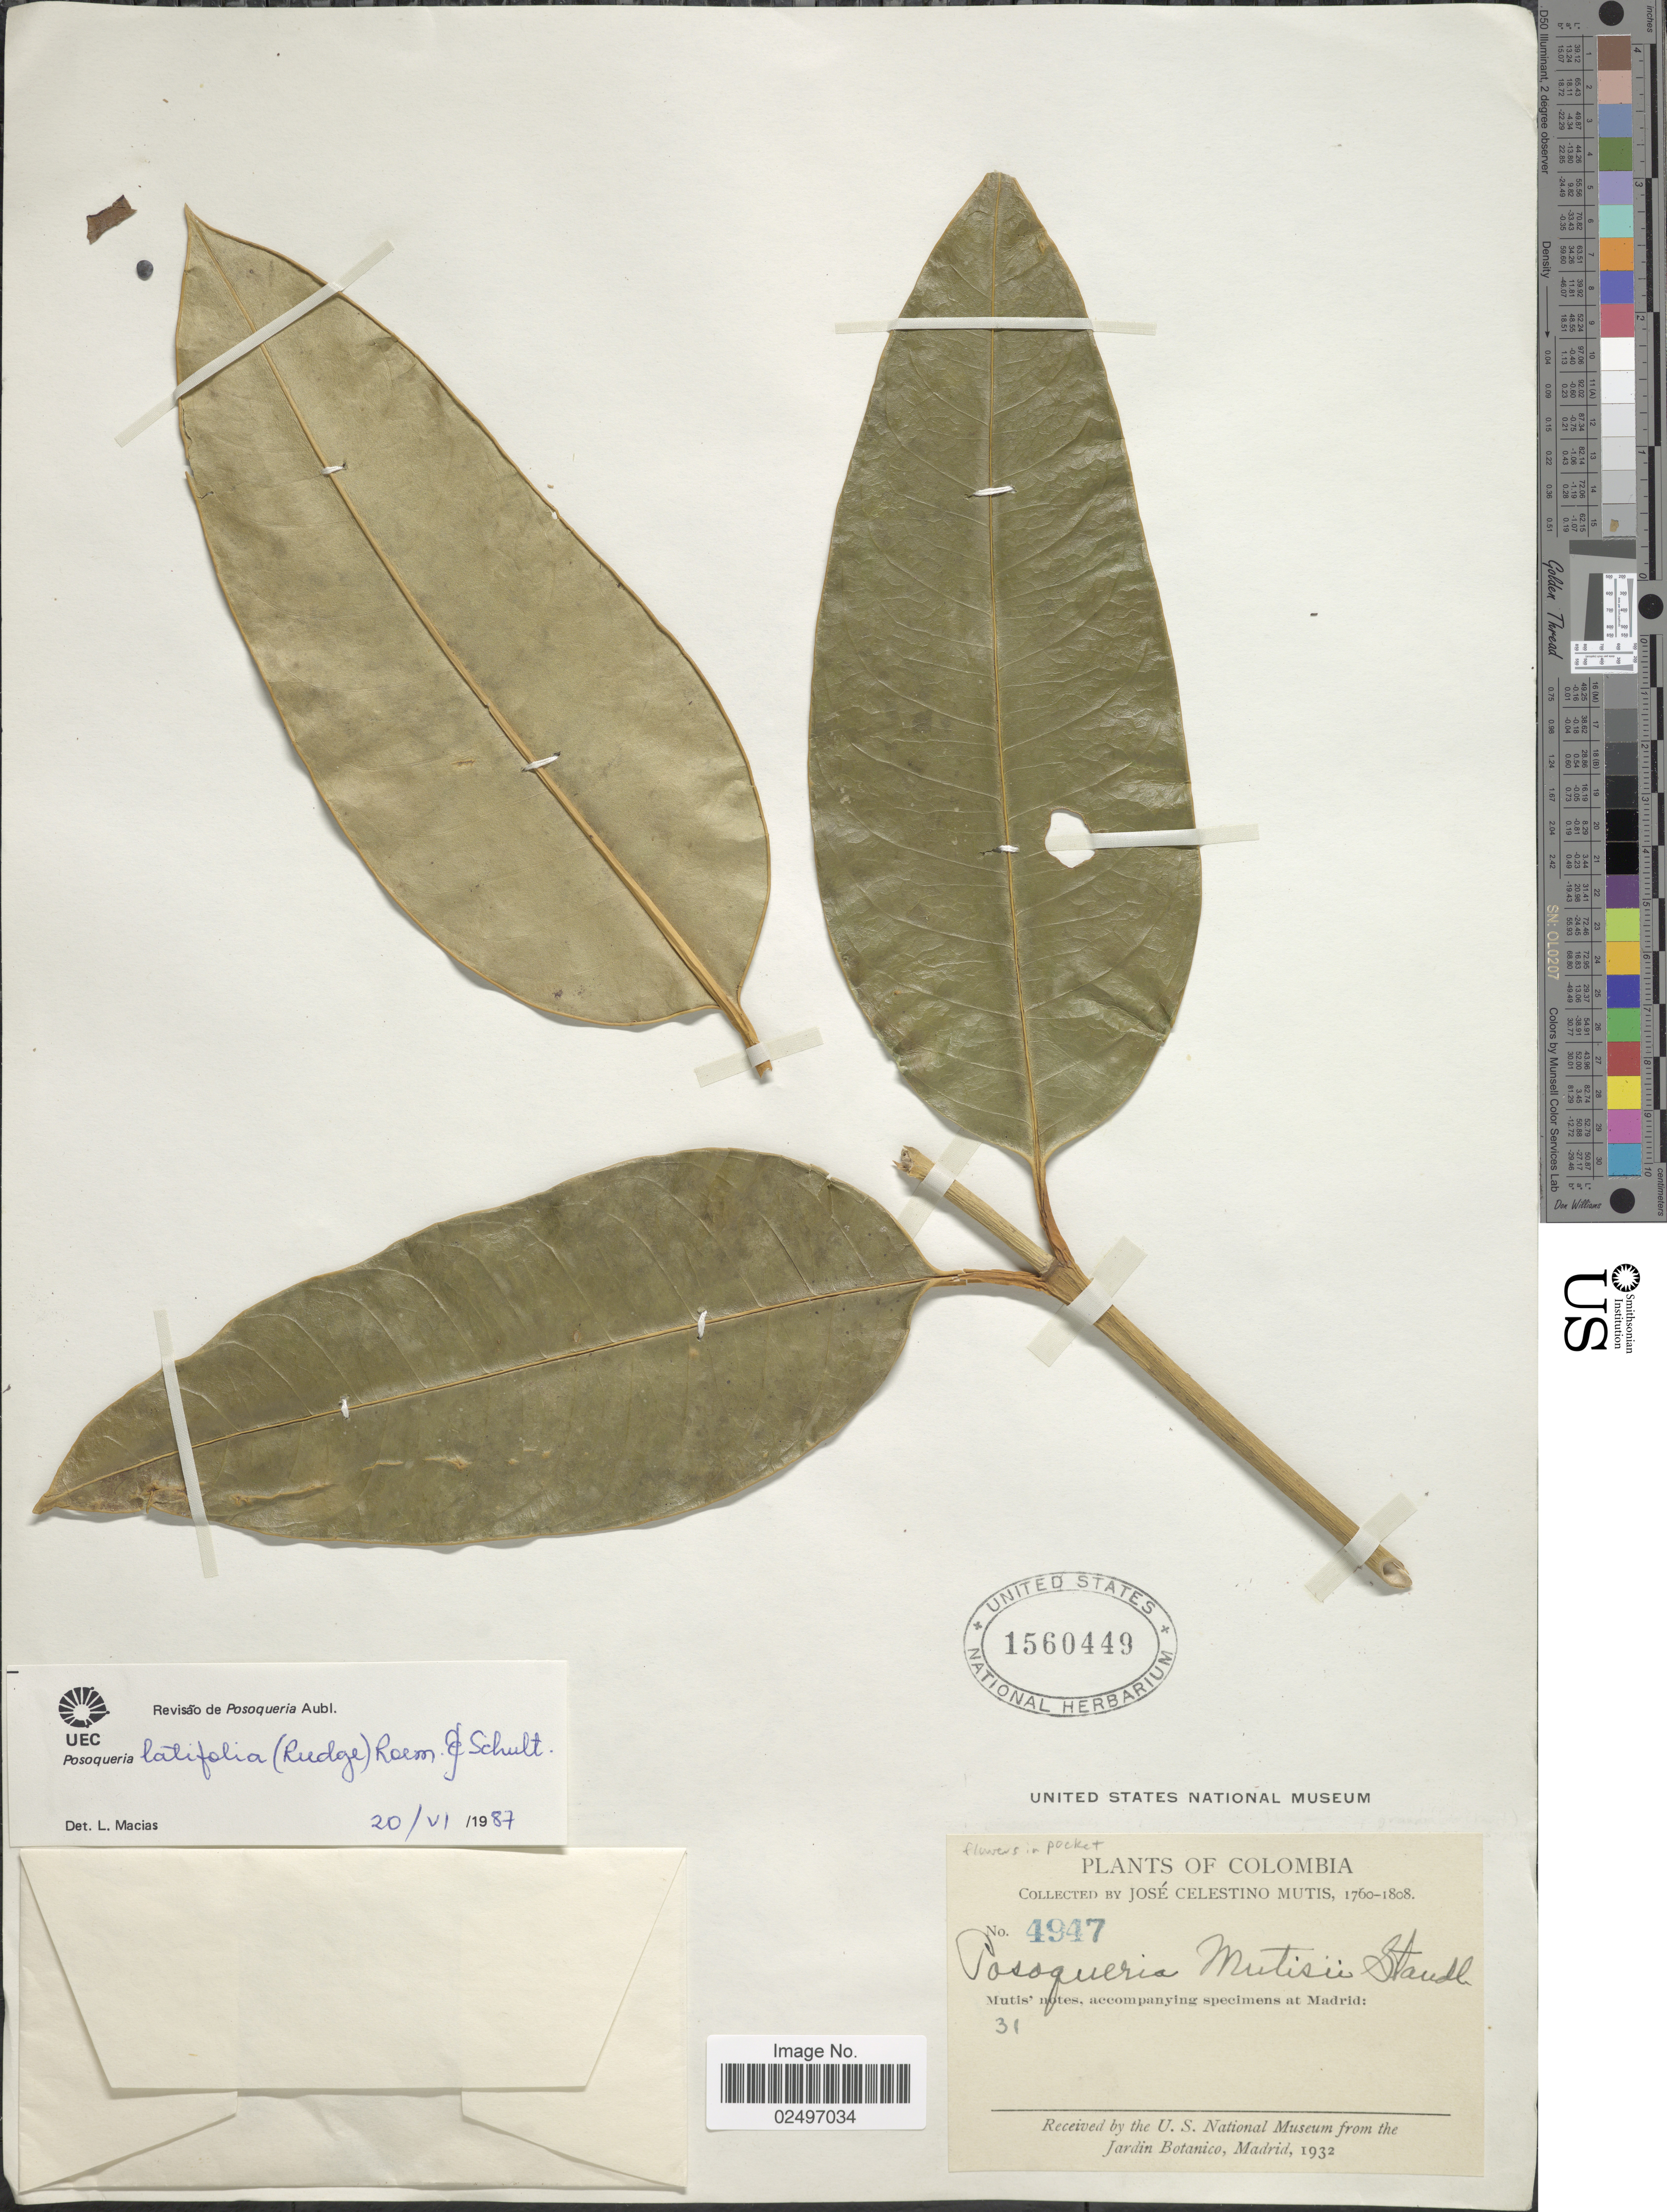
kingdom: Plantae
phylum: Tracheophyta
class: Magnoliopsida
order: Gentianales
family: Rubiaceae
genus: Posoqueria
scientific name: Posoqueria latifolia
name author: (Rudge) Roem. & Schult.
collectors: J. C. B. Mutis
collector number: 4947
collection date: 1760/1808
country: Colombia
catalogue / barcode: US 1560449